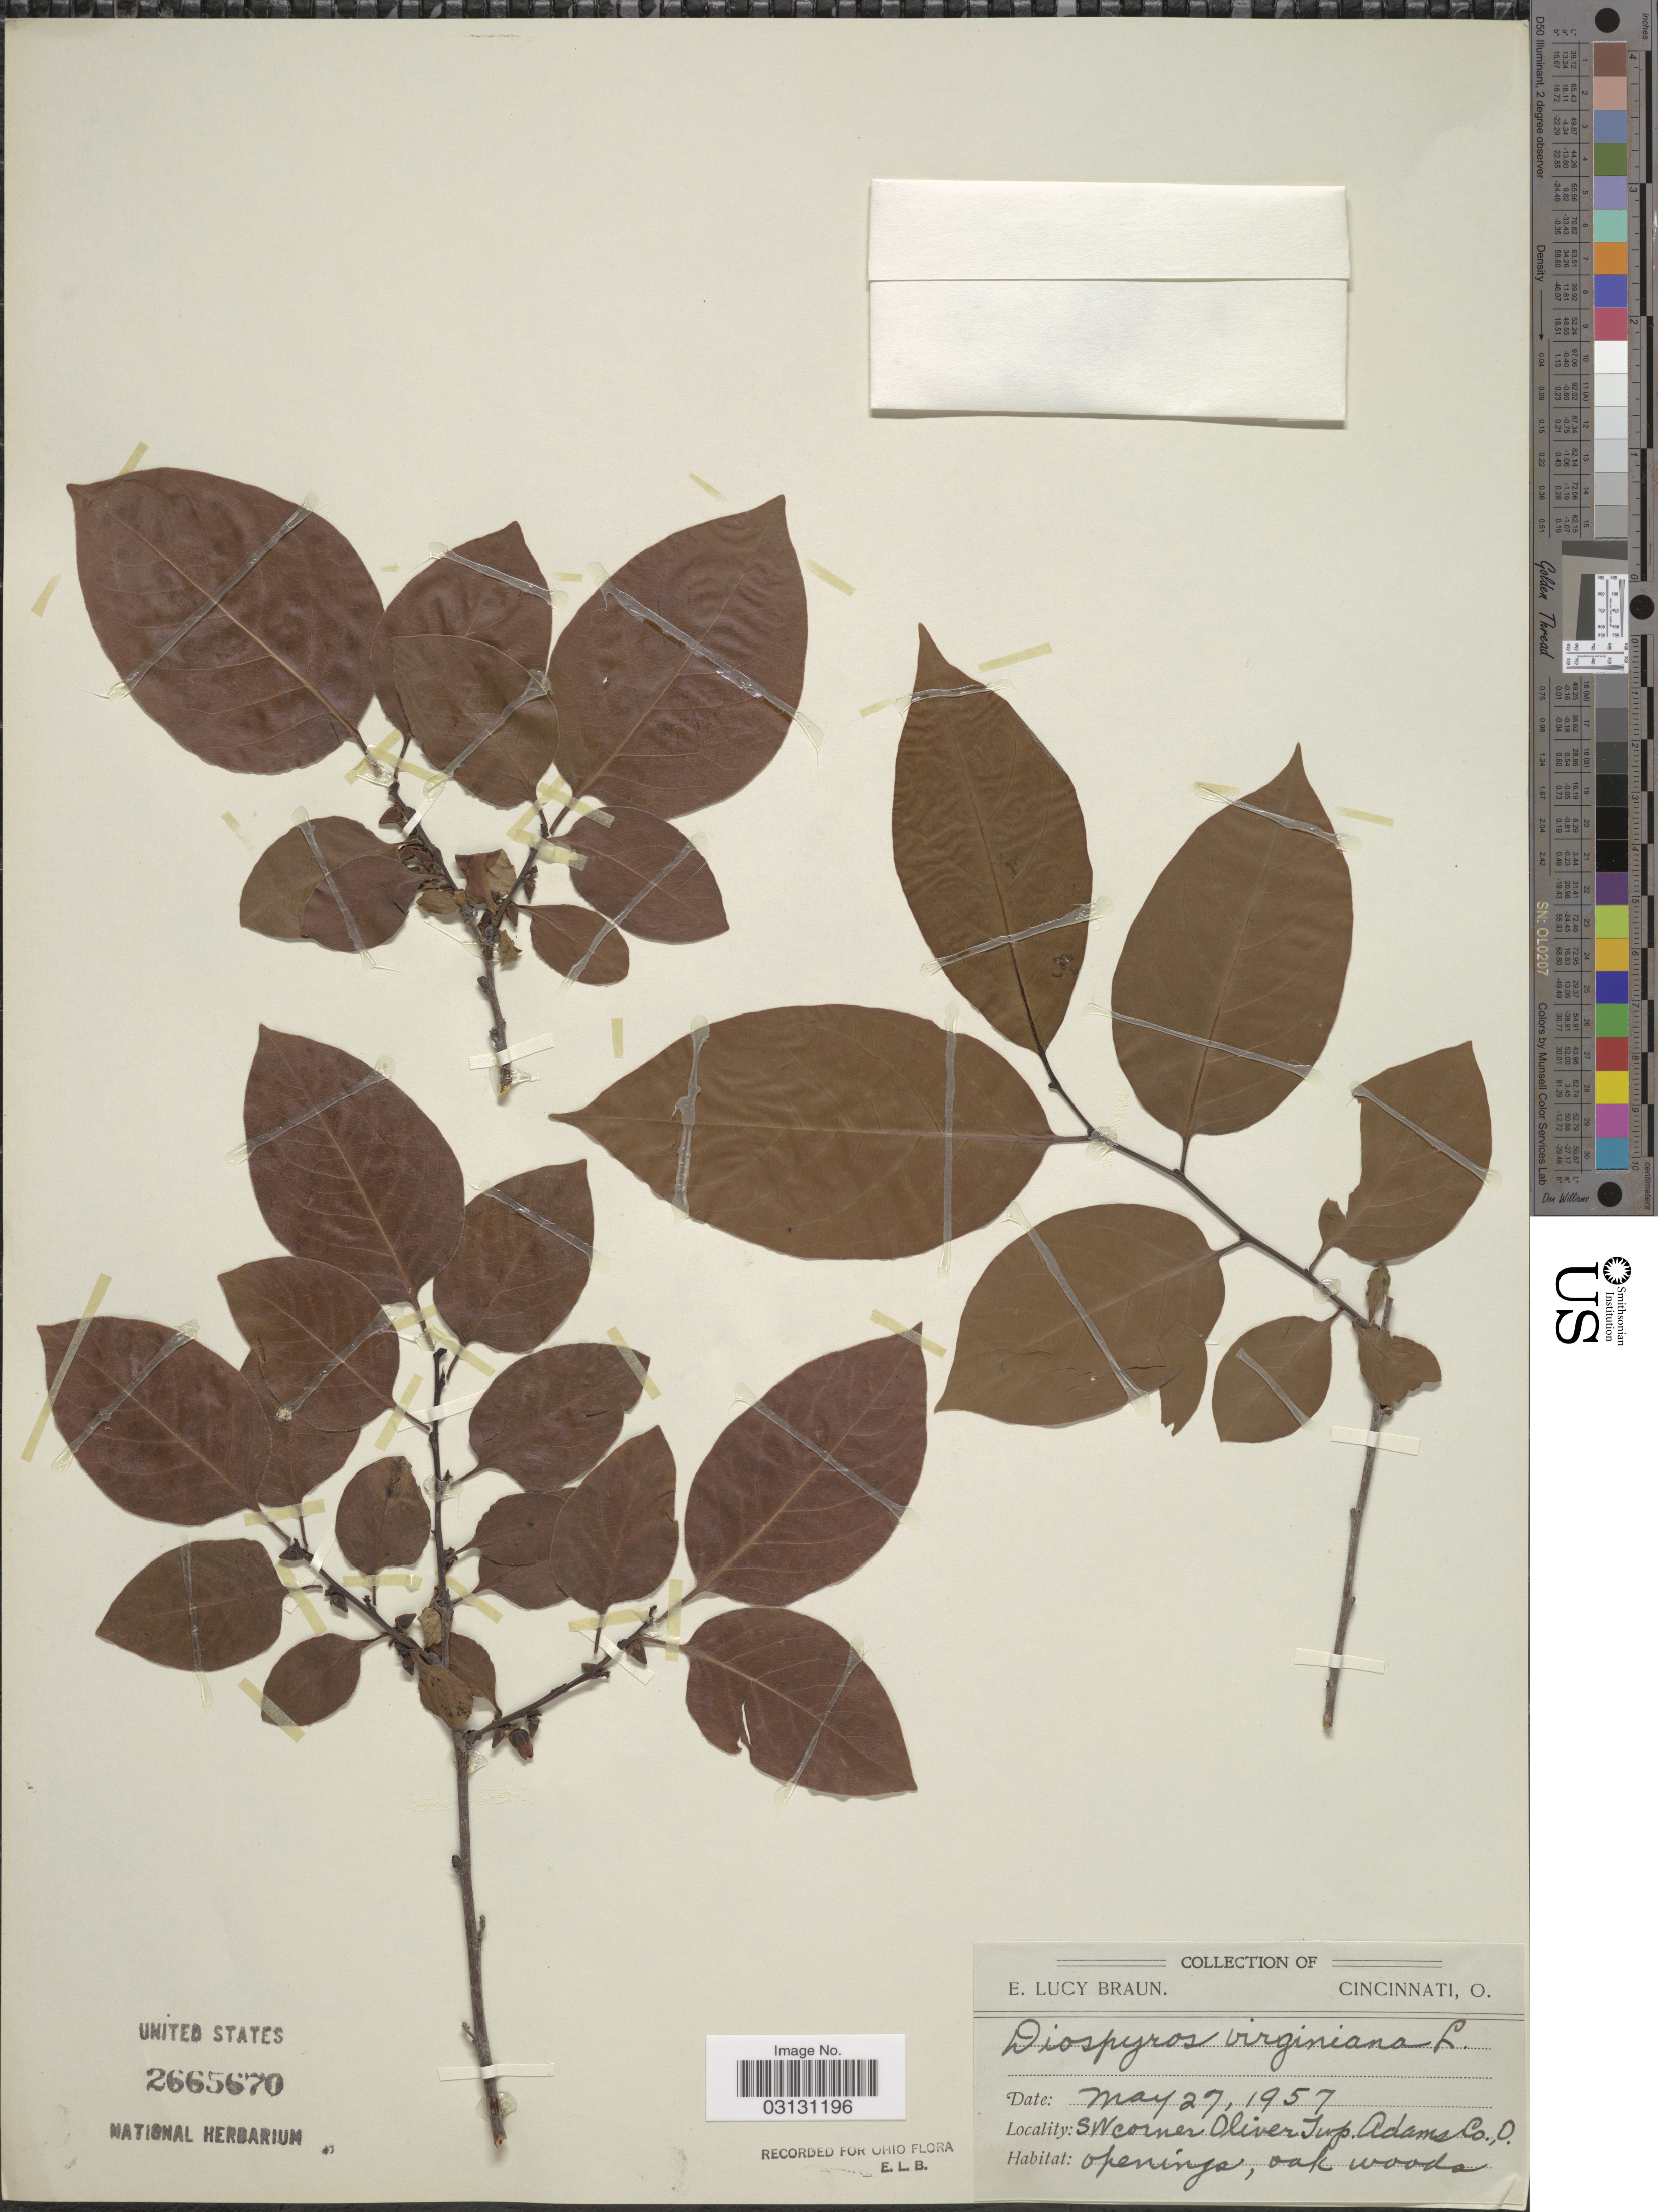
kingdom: Plantae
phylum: Tracheophyta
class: Magnoliopsida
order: Ericales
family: Ebenaceae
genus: Diospyros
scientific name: Diospyros virginiana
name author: L.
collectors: E. L. Braun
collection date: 1957-05-27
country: United States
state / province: Ohio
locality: SW corner Oliver Twp. Adams Co.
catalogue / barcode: US 2665670